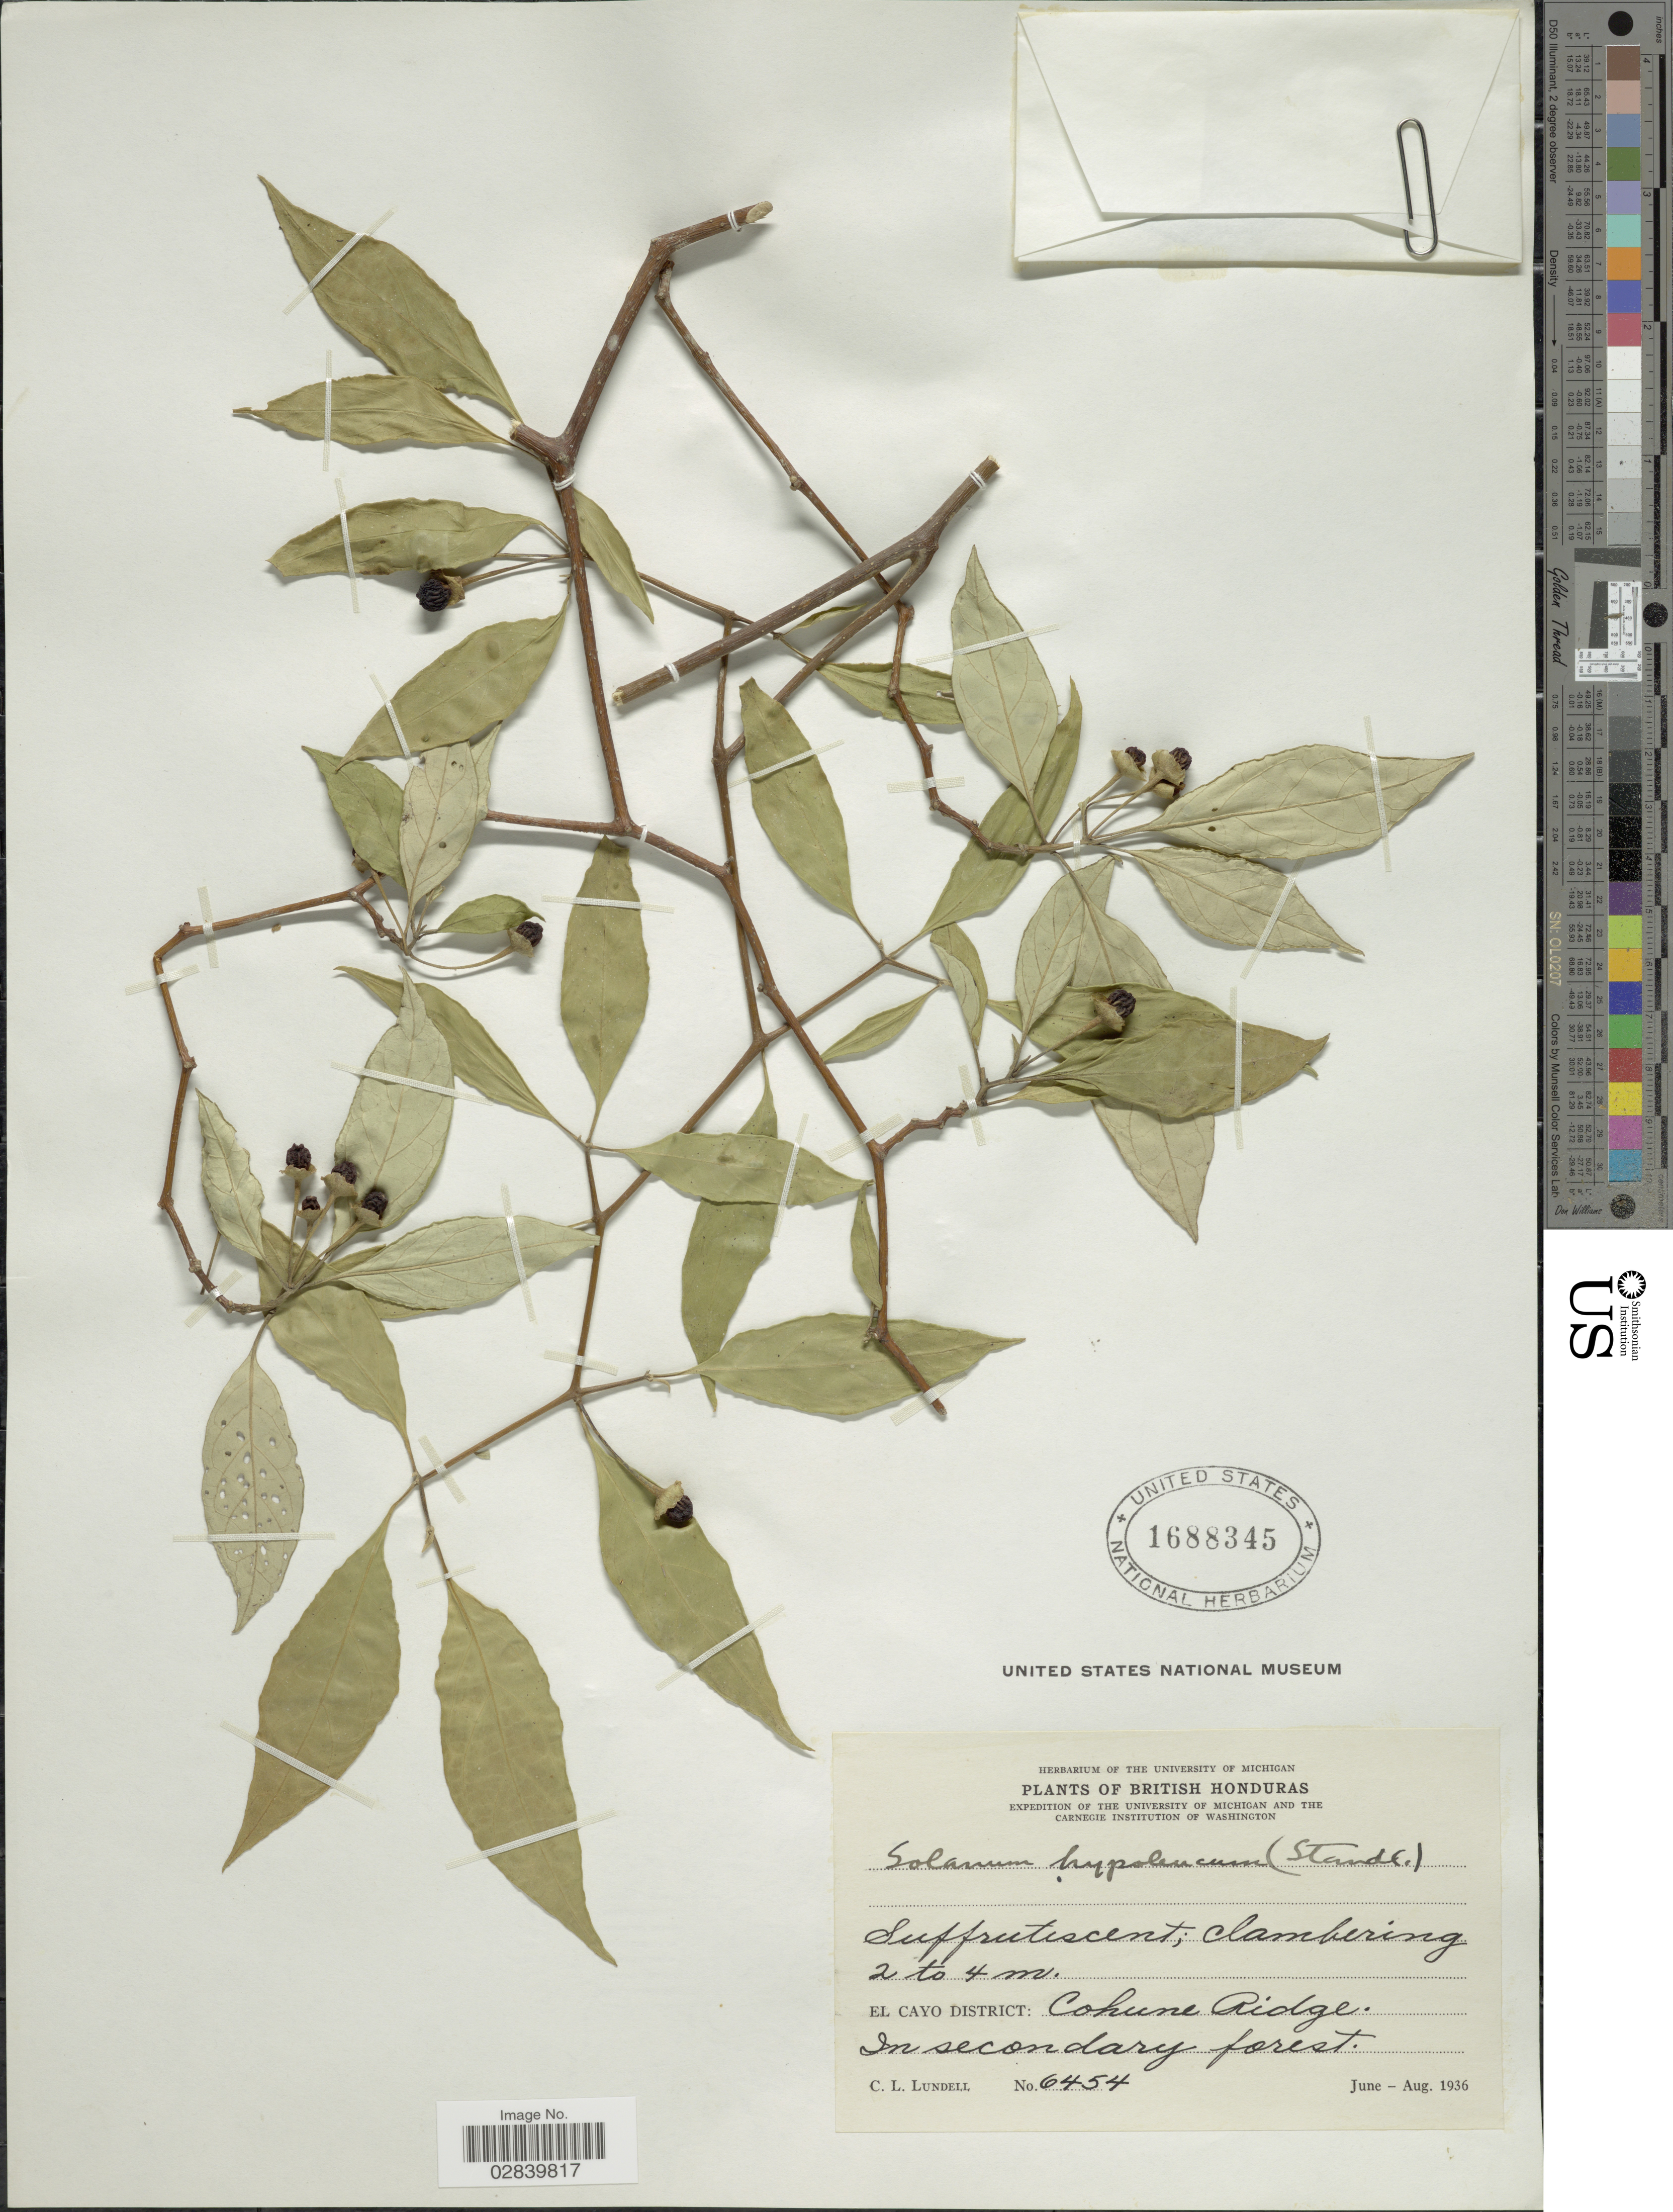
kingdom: Plantae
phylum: Tracheophyta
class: Magnoliopsida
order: Solanales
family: Solanaceae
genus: Lycianthes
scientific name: Lycianthes hypoleuca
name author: Standl.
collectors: C. L. Lundell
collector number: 6454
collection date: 1936-06/1936-08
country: Belize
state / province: Cayo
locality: British Honduras. El Cayo District: Cohune Ridge.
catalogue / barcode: US 1688345